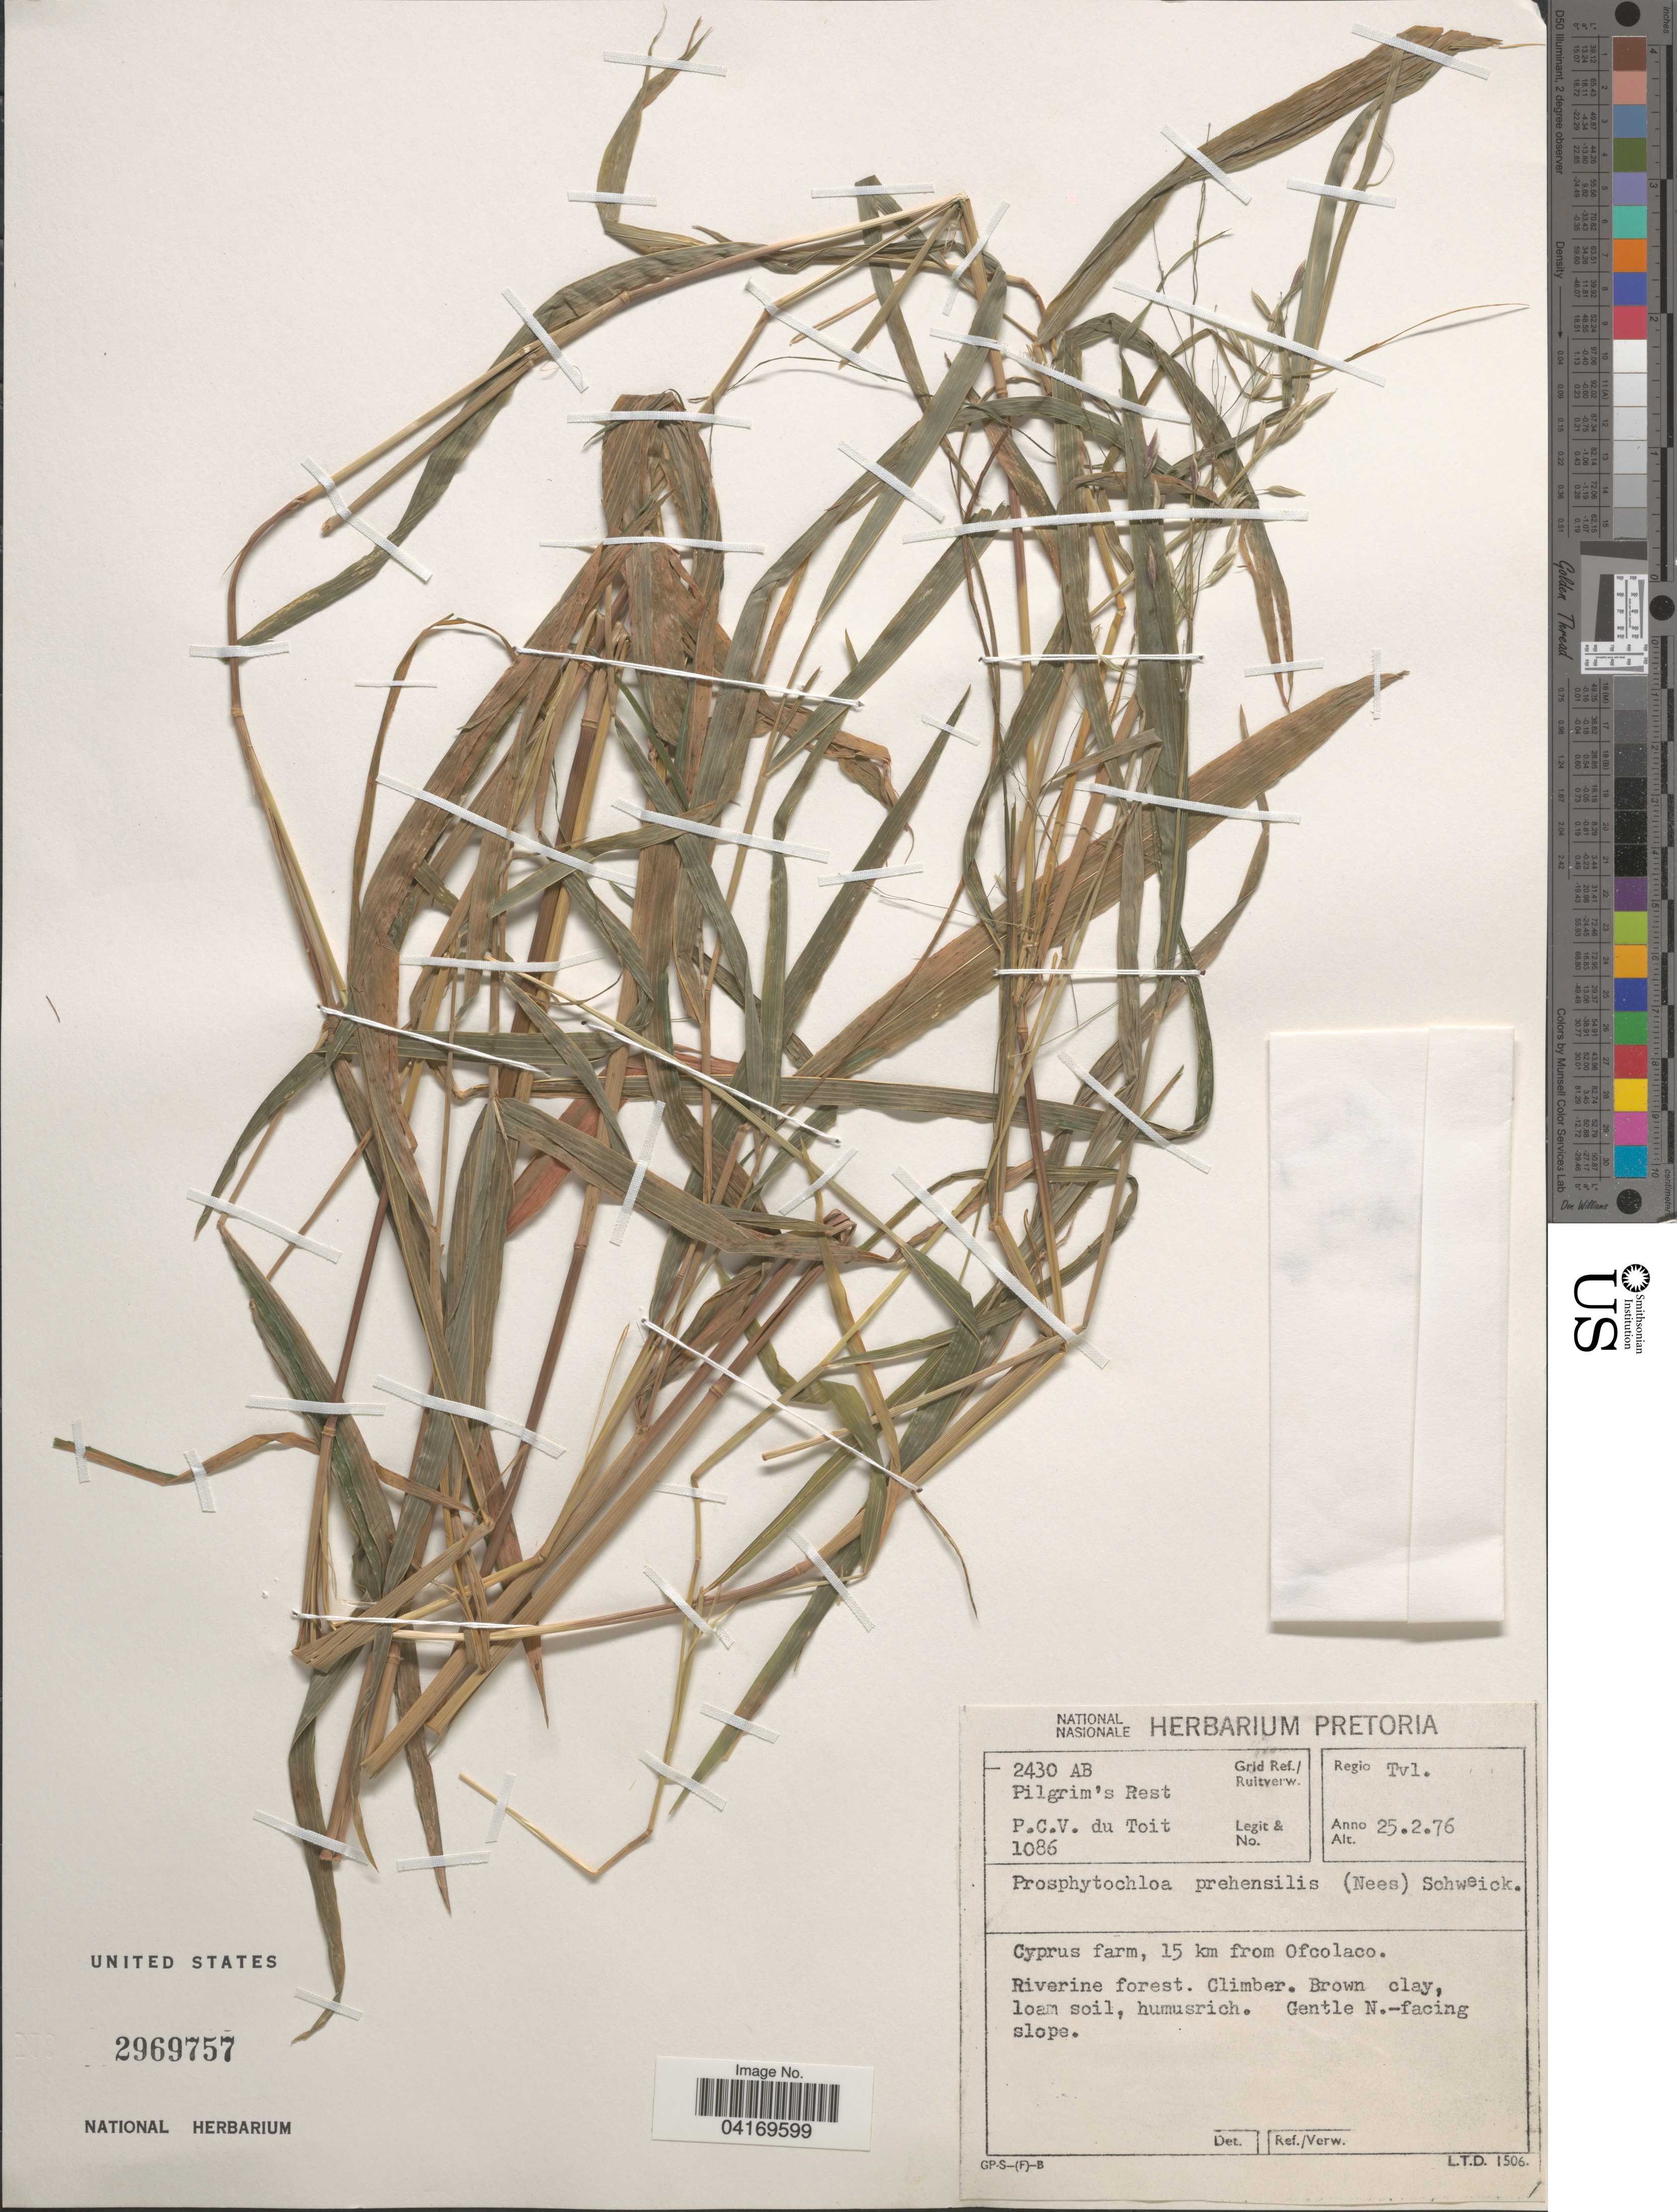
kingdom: Plantae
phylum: Tracheophyta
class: Liliopsida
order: Poales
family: Poaceae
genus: Prosphytochloa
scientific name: Prosphytochloa prehensilis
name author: (Nees) Swallen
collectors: P. Du Toit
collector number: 1086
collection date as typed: Transcribed d/m/y: 25/2/76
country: South Africa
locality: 2430 AB Pilgrim's Rest. Grid Ref./ Ruitverw. Regio Tvl. Cyprus farm, 15 km from Ofcolaco.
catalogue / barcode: US 2969757